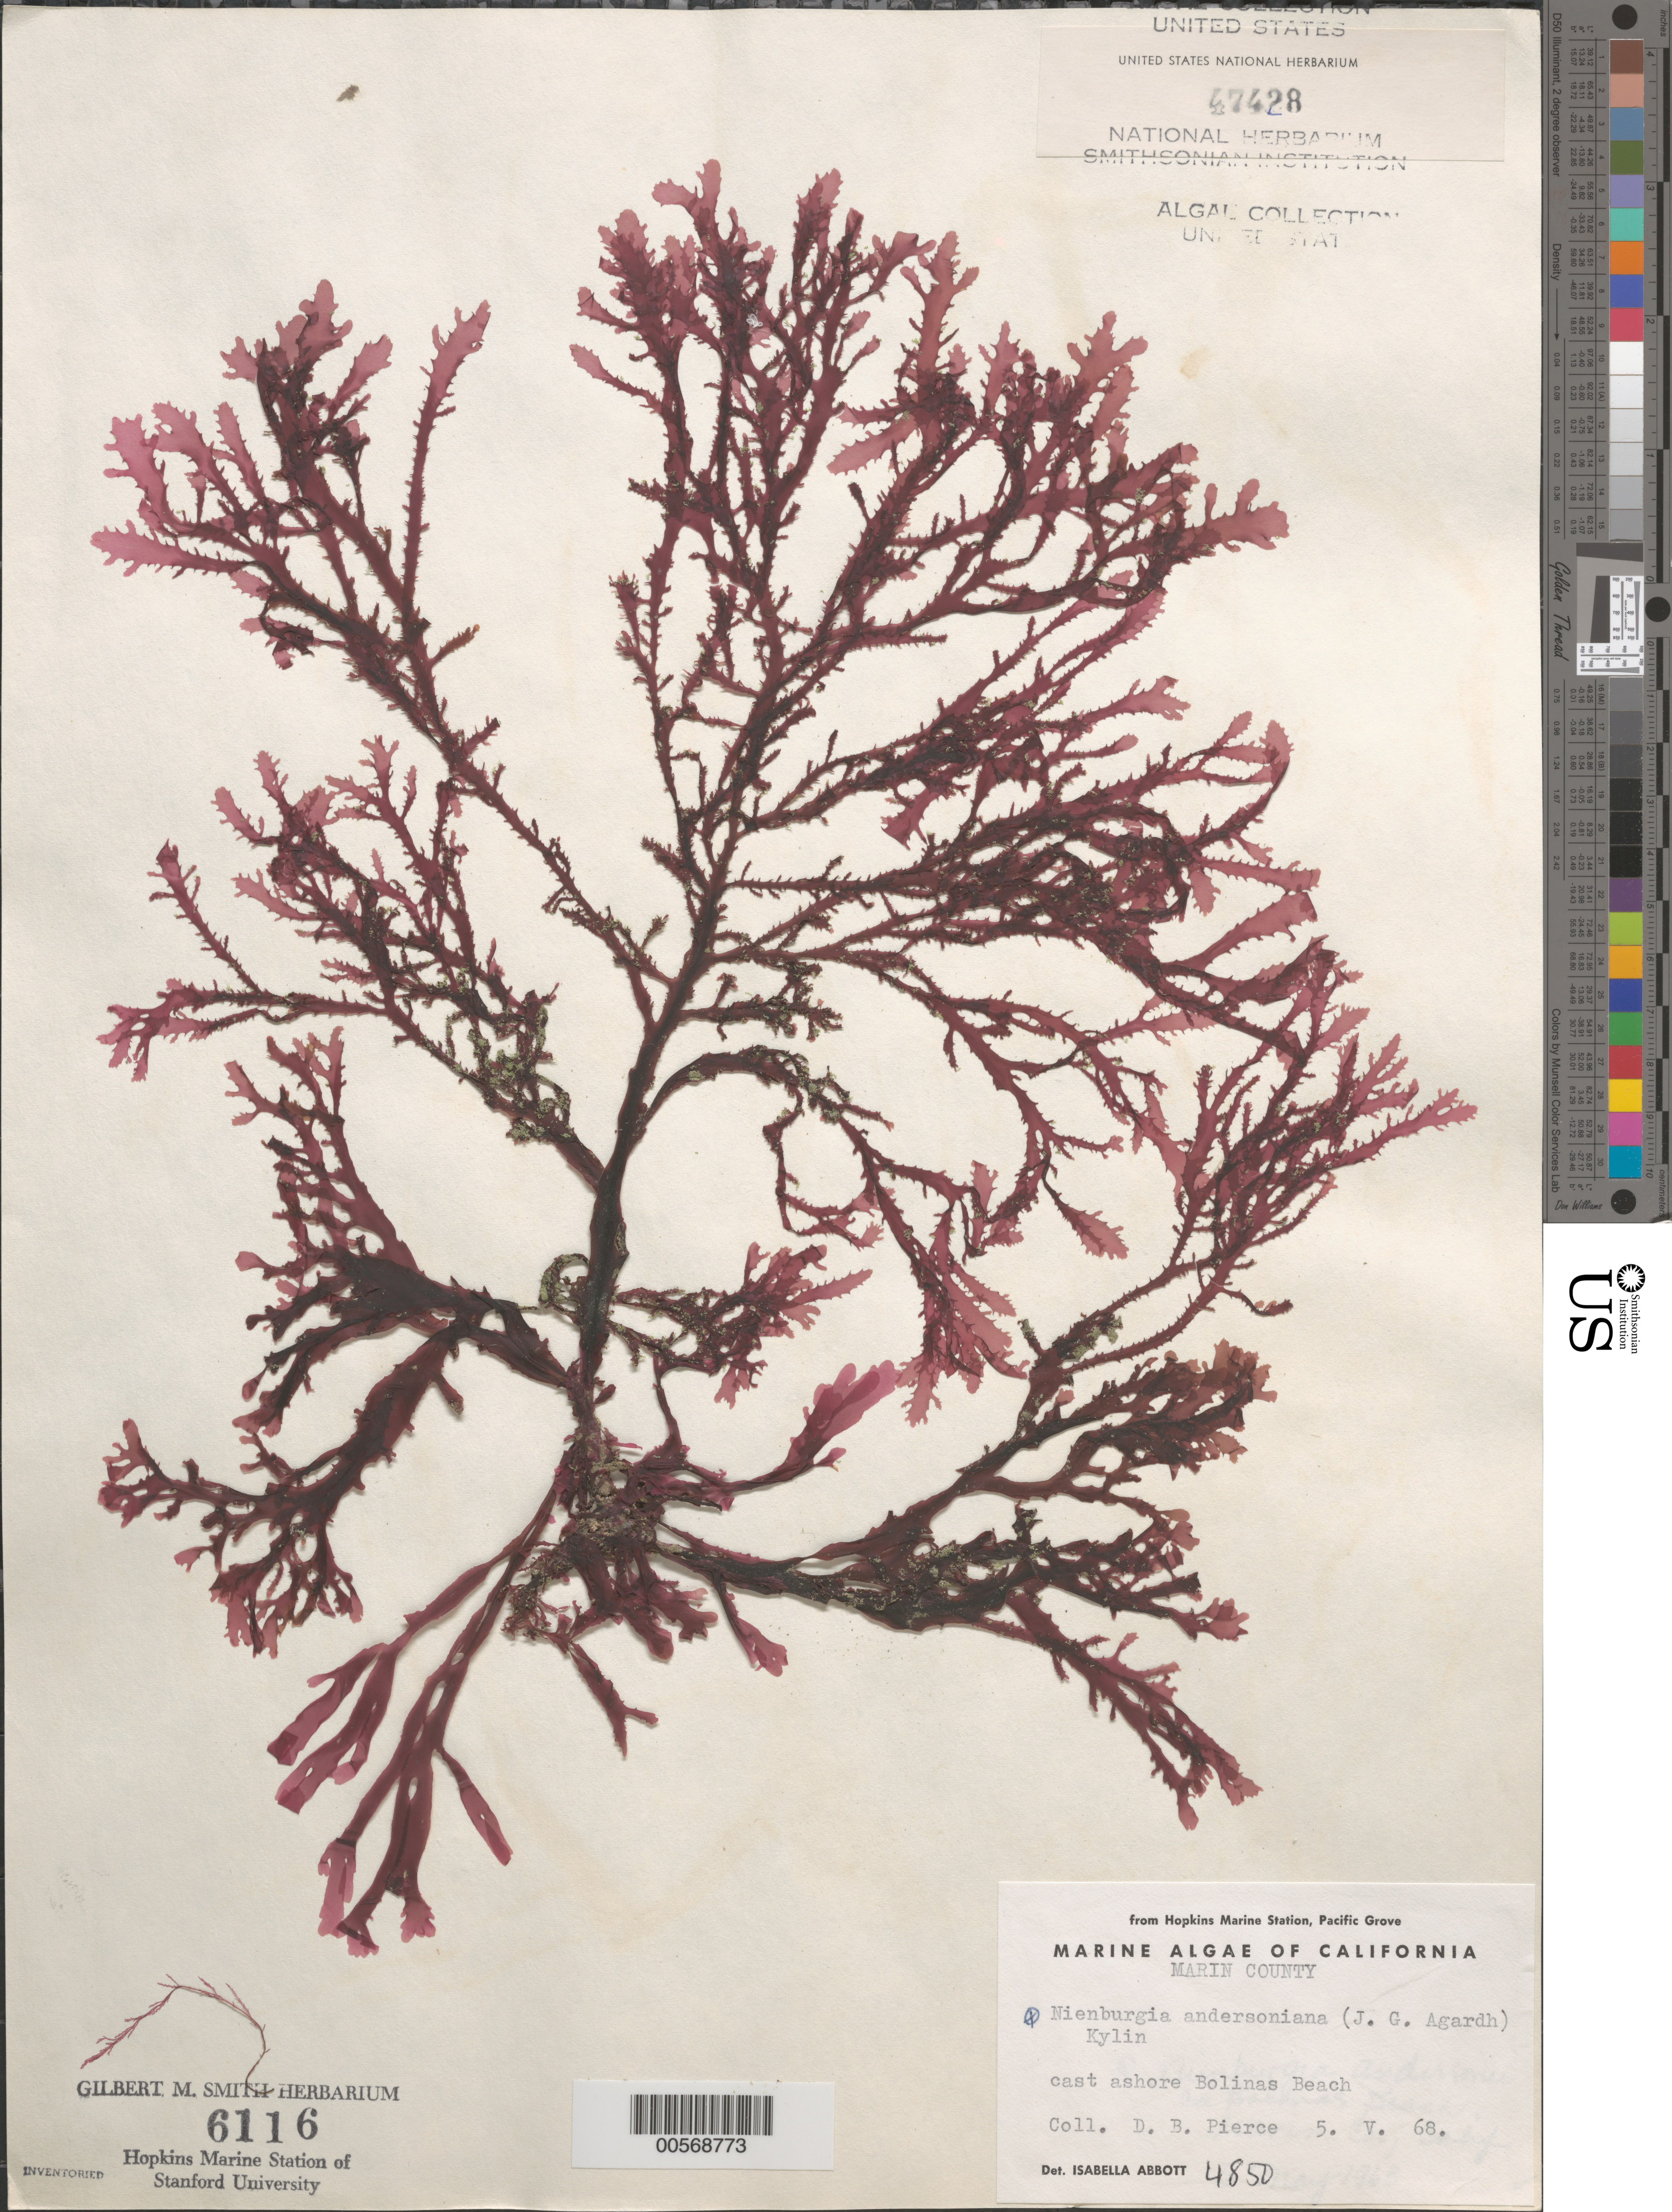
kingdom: Plantae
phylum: Rhodophyta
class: Florideophyceae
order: Ceramiales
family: Delesseriaceae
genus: Nienburgia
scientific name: Nienburgia andersoniana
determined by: Abbott, Isabella A.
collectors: D. Pierce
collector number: IAA 4850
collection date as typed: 05 May 1968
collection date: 1968-05-05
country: United States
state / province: California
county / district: Marin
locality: Bolinas Beach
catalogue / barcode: US 47428